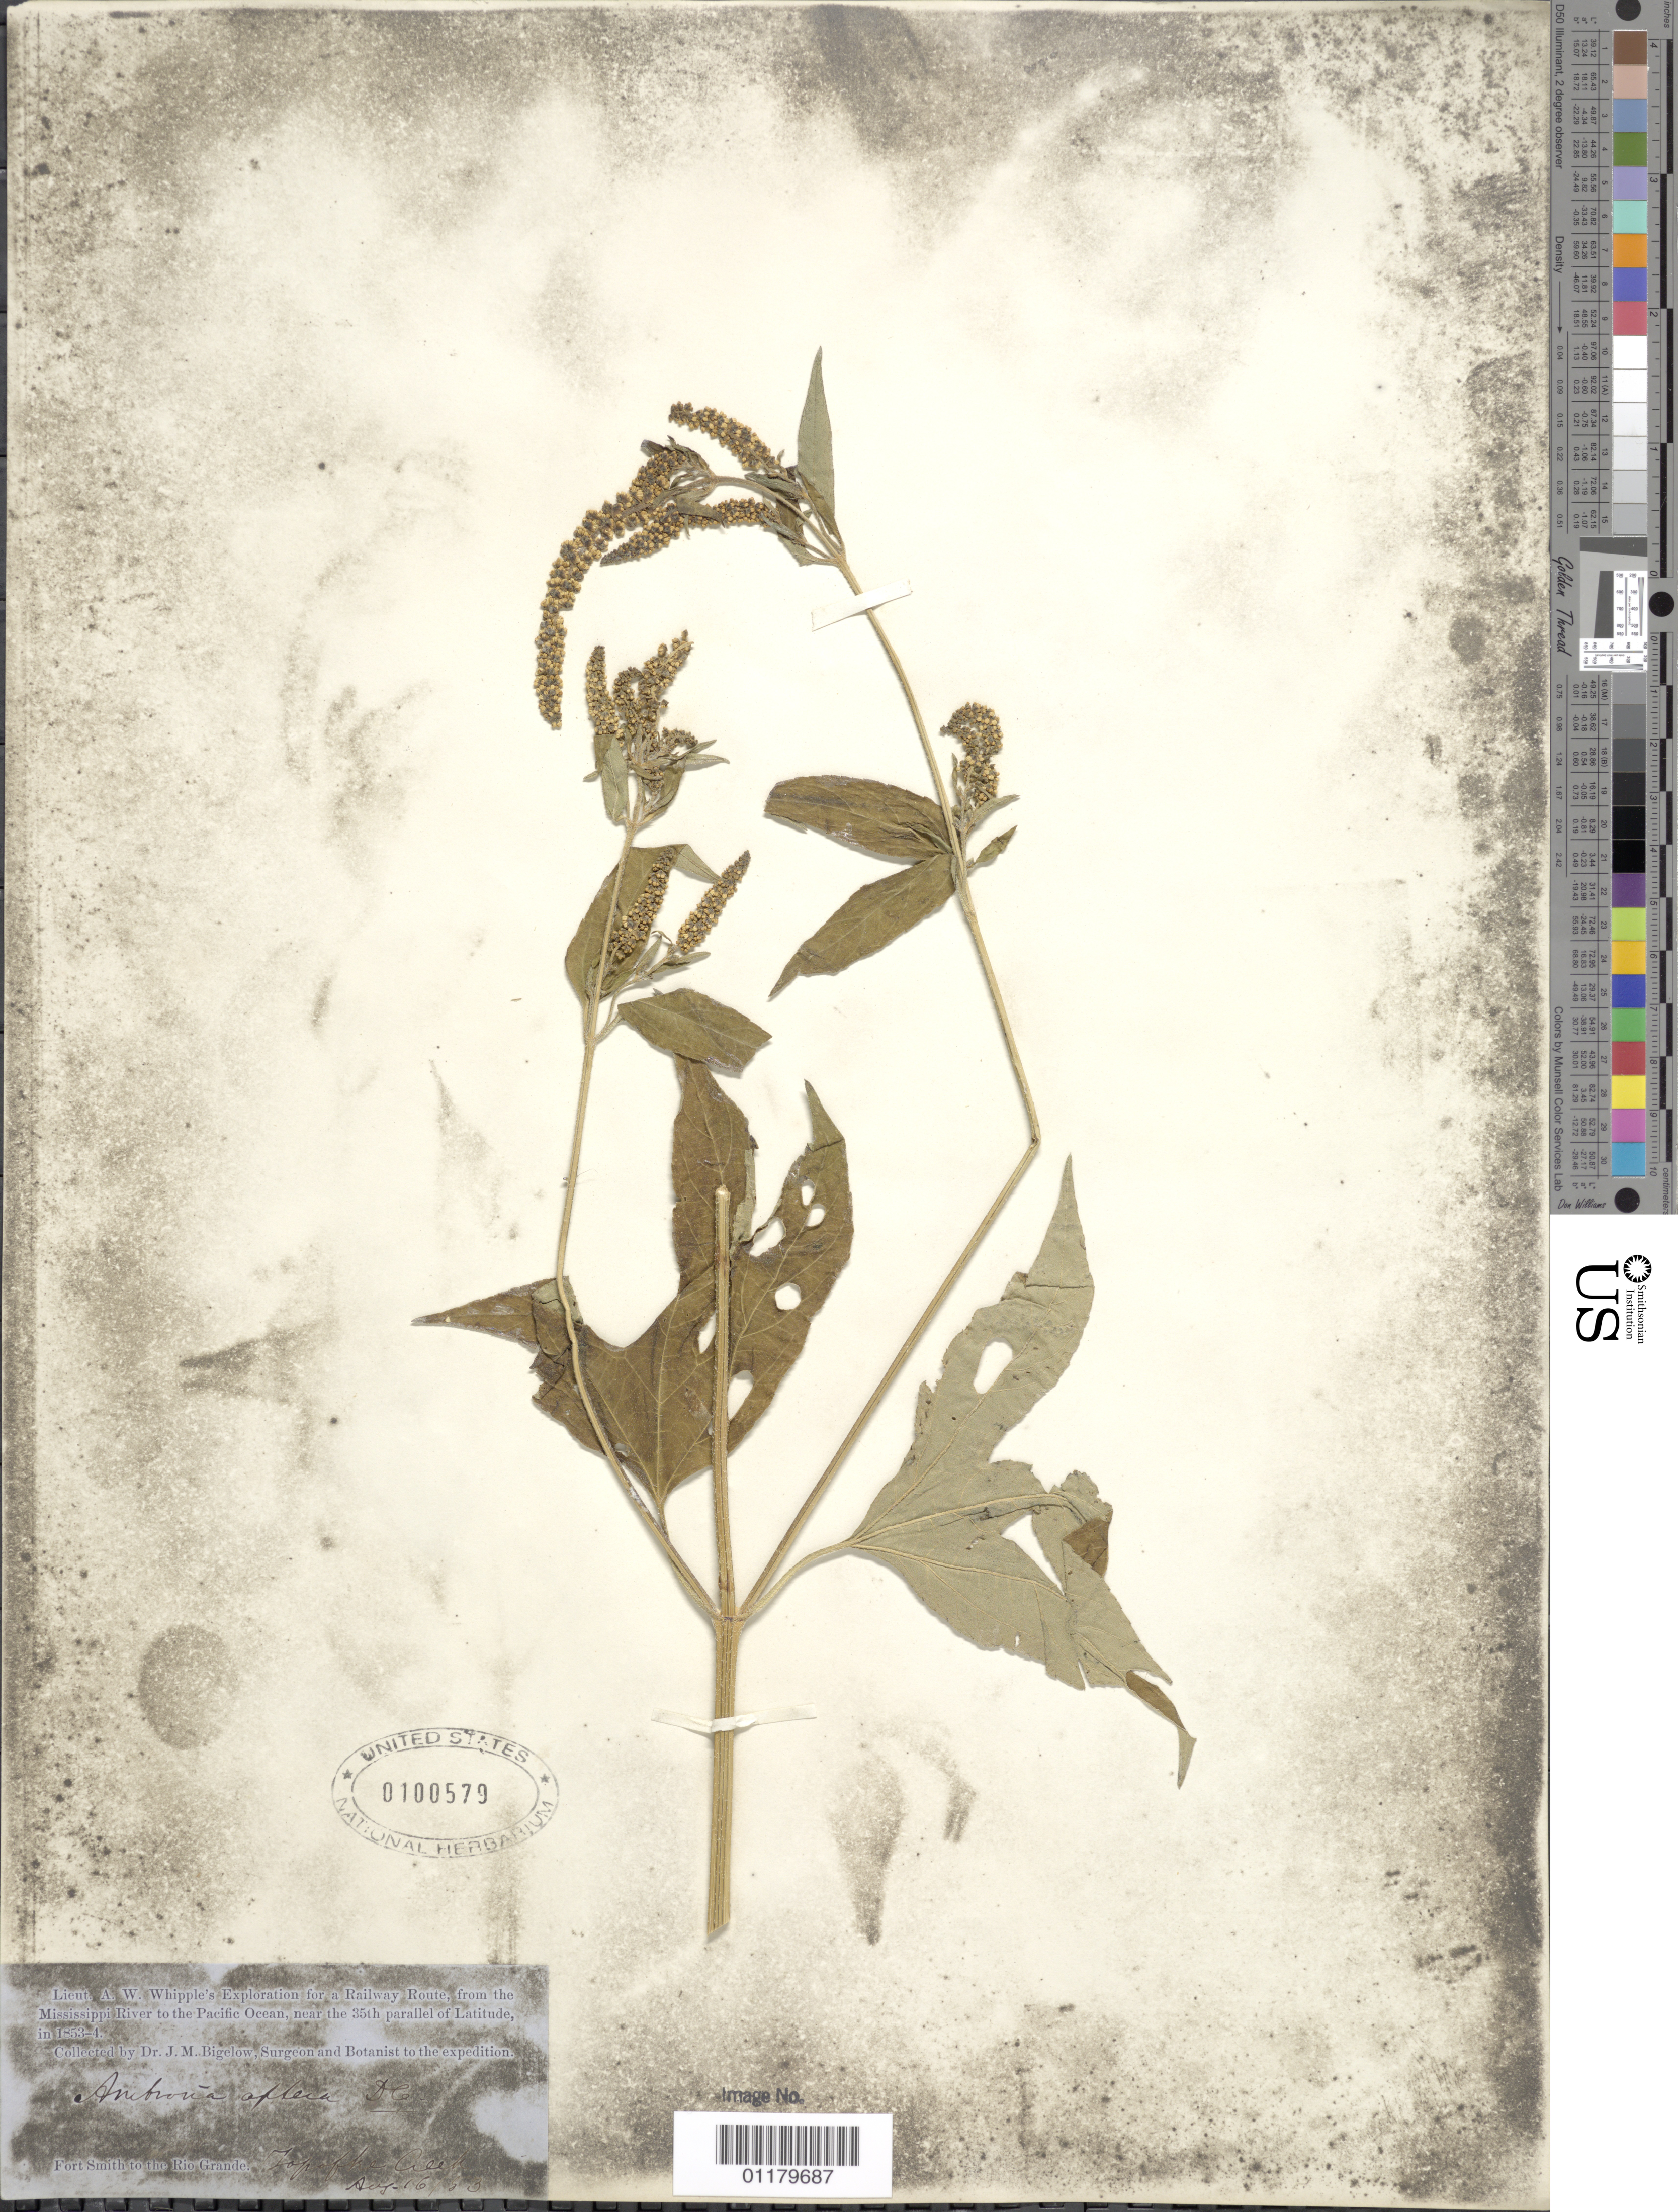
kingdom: Plantae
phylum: Tracheophyta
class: Magnoliopsida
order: Asterales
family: Asteraceae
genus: Ambrosia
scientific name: Ambrosia trifida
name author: L.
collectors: J. M. Bigelow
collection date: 1853-08-16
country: United States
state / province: Oklahoma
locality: Topofke Creek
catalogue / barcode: US 100579